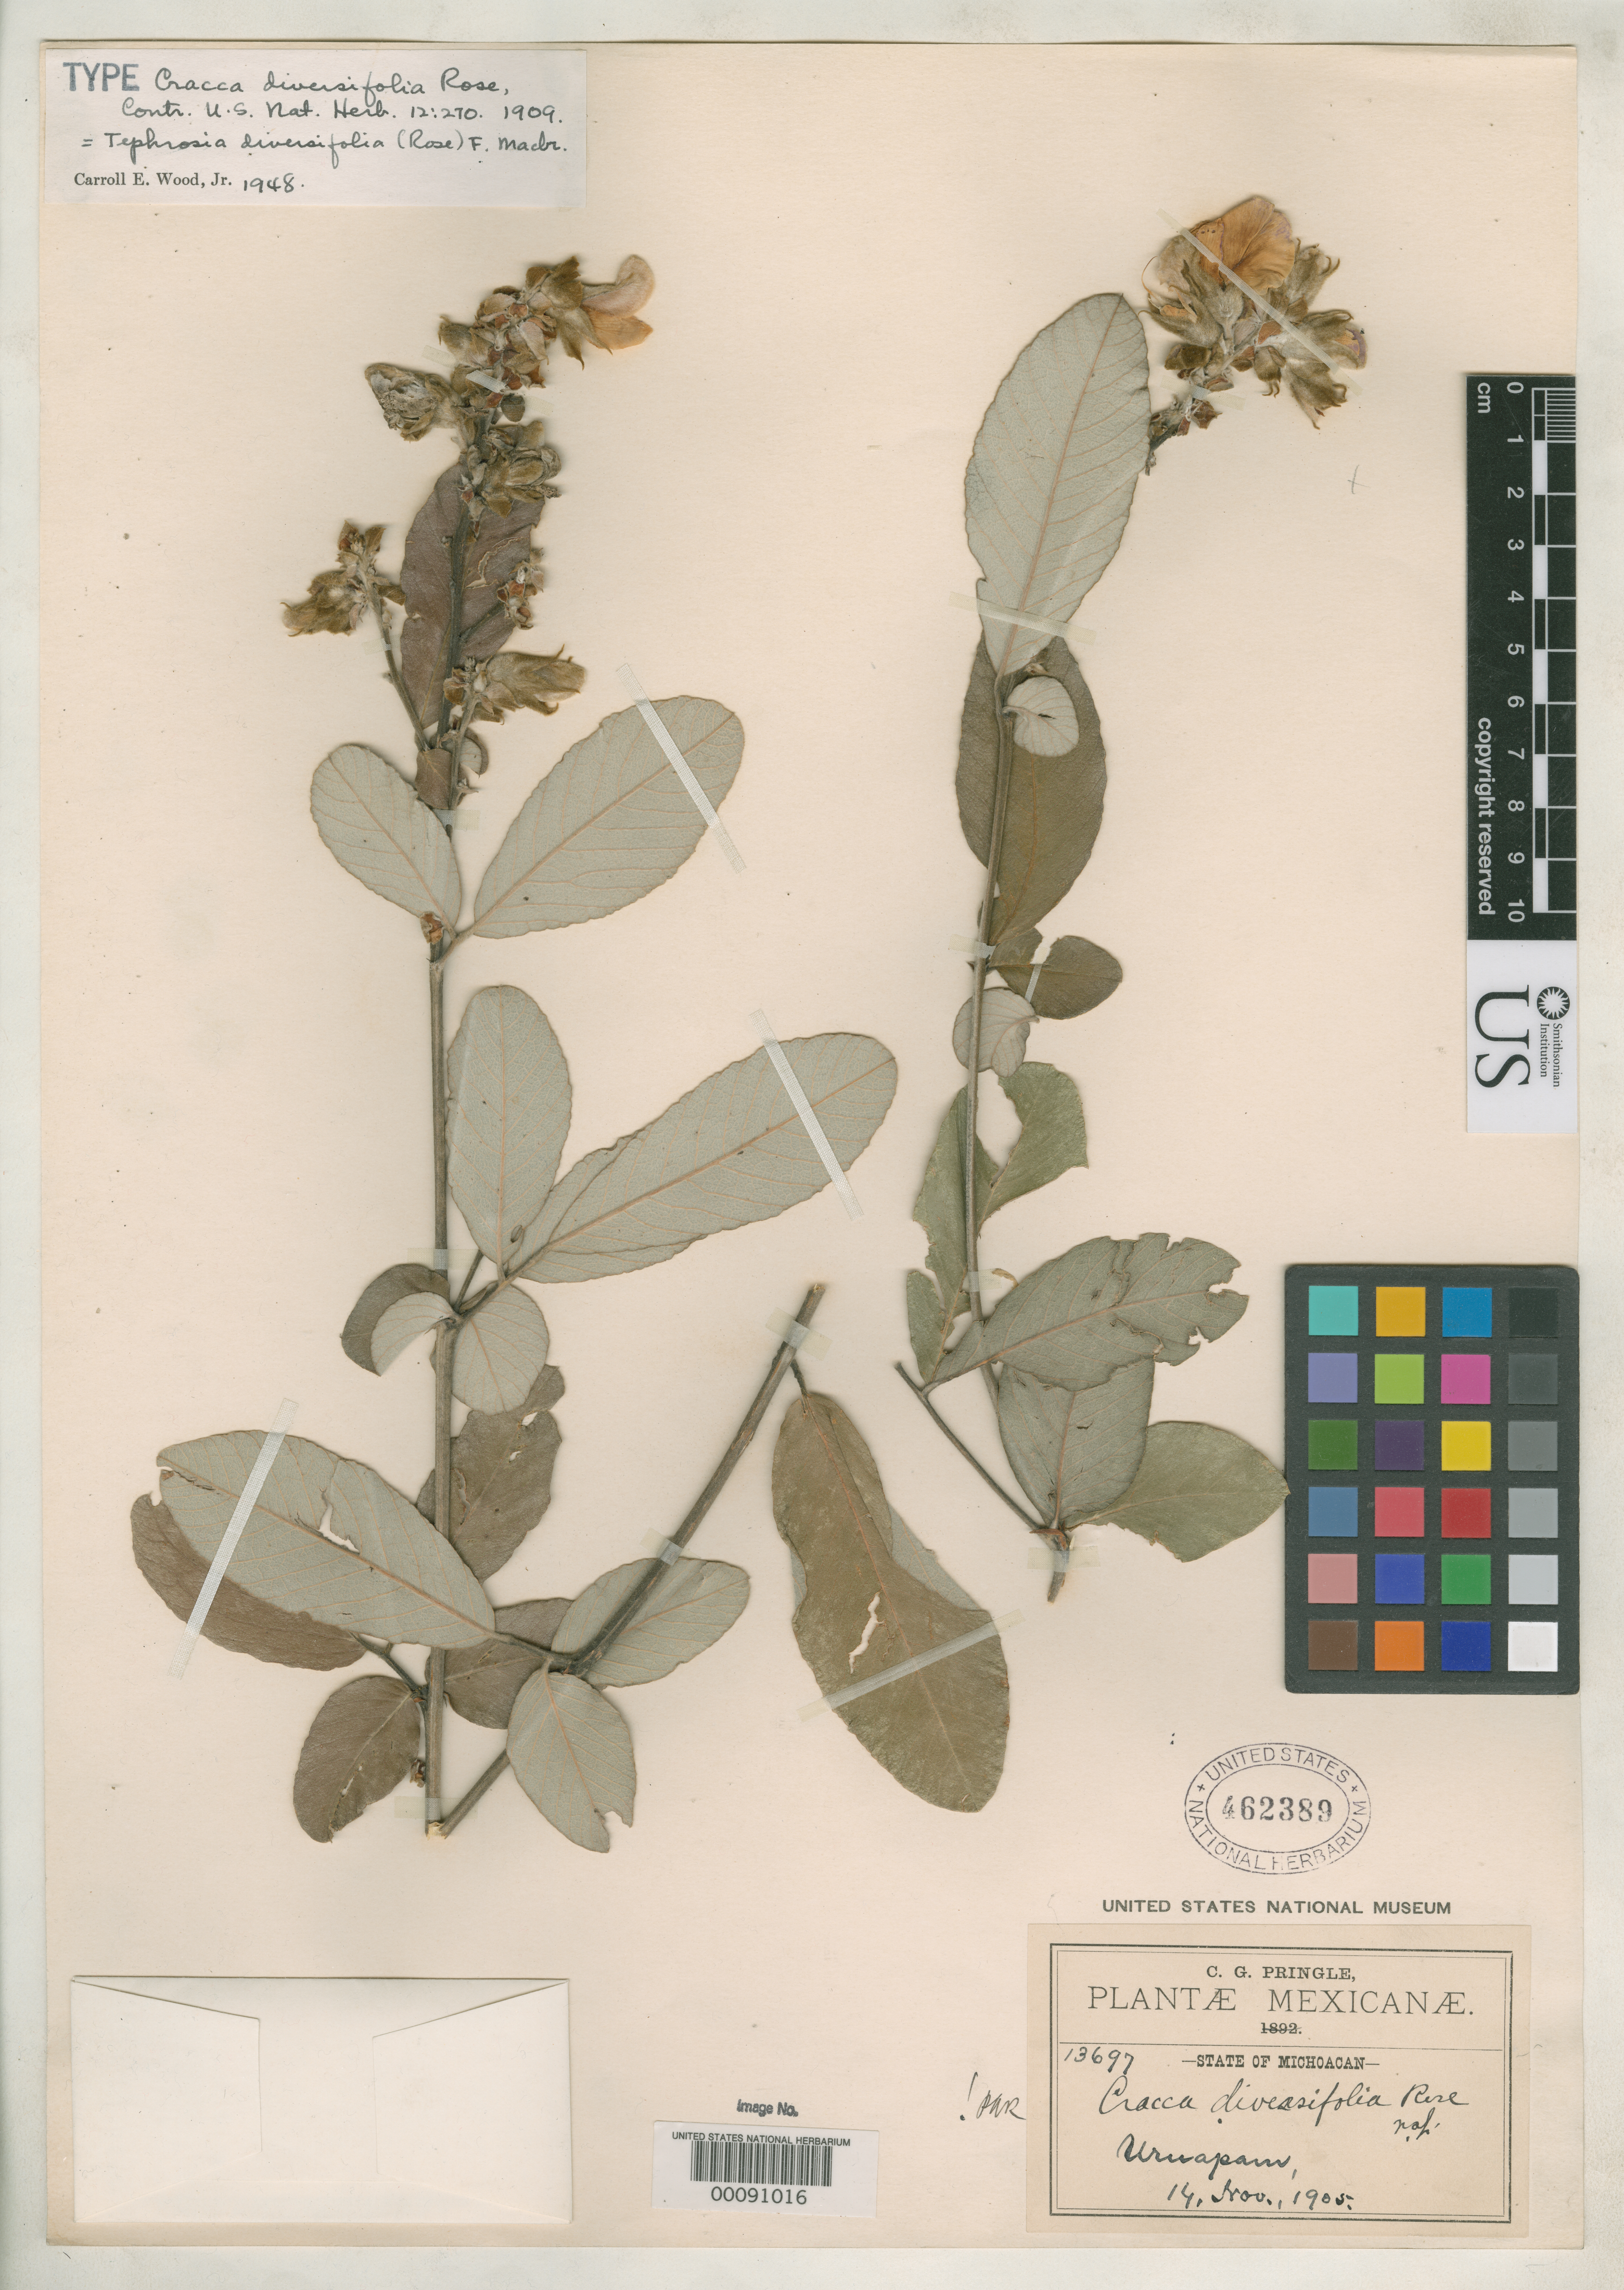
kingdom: Plantae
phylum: Tracheophyta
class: Magnoliopsida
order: Fabales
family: Fabaceae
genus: Cracca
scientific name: Cracca diversifolia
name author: Rose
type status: Holotype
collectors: C. G. Pringle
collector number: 13697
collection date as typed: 14 Nov 1905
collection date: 1905-11-14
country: Mexico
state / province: Michoacán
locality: Near Uruapan.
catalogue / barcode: US 462389